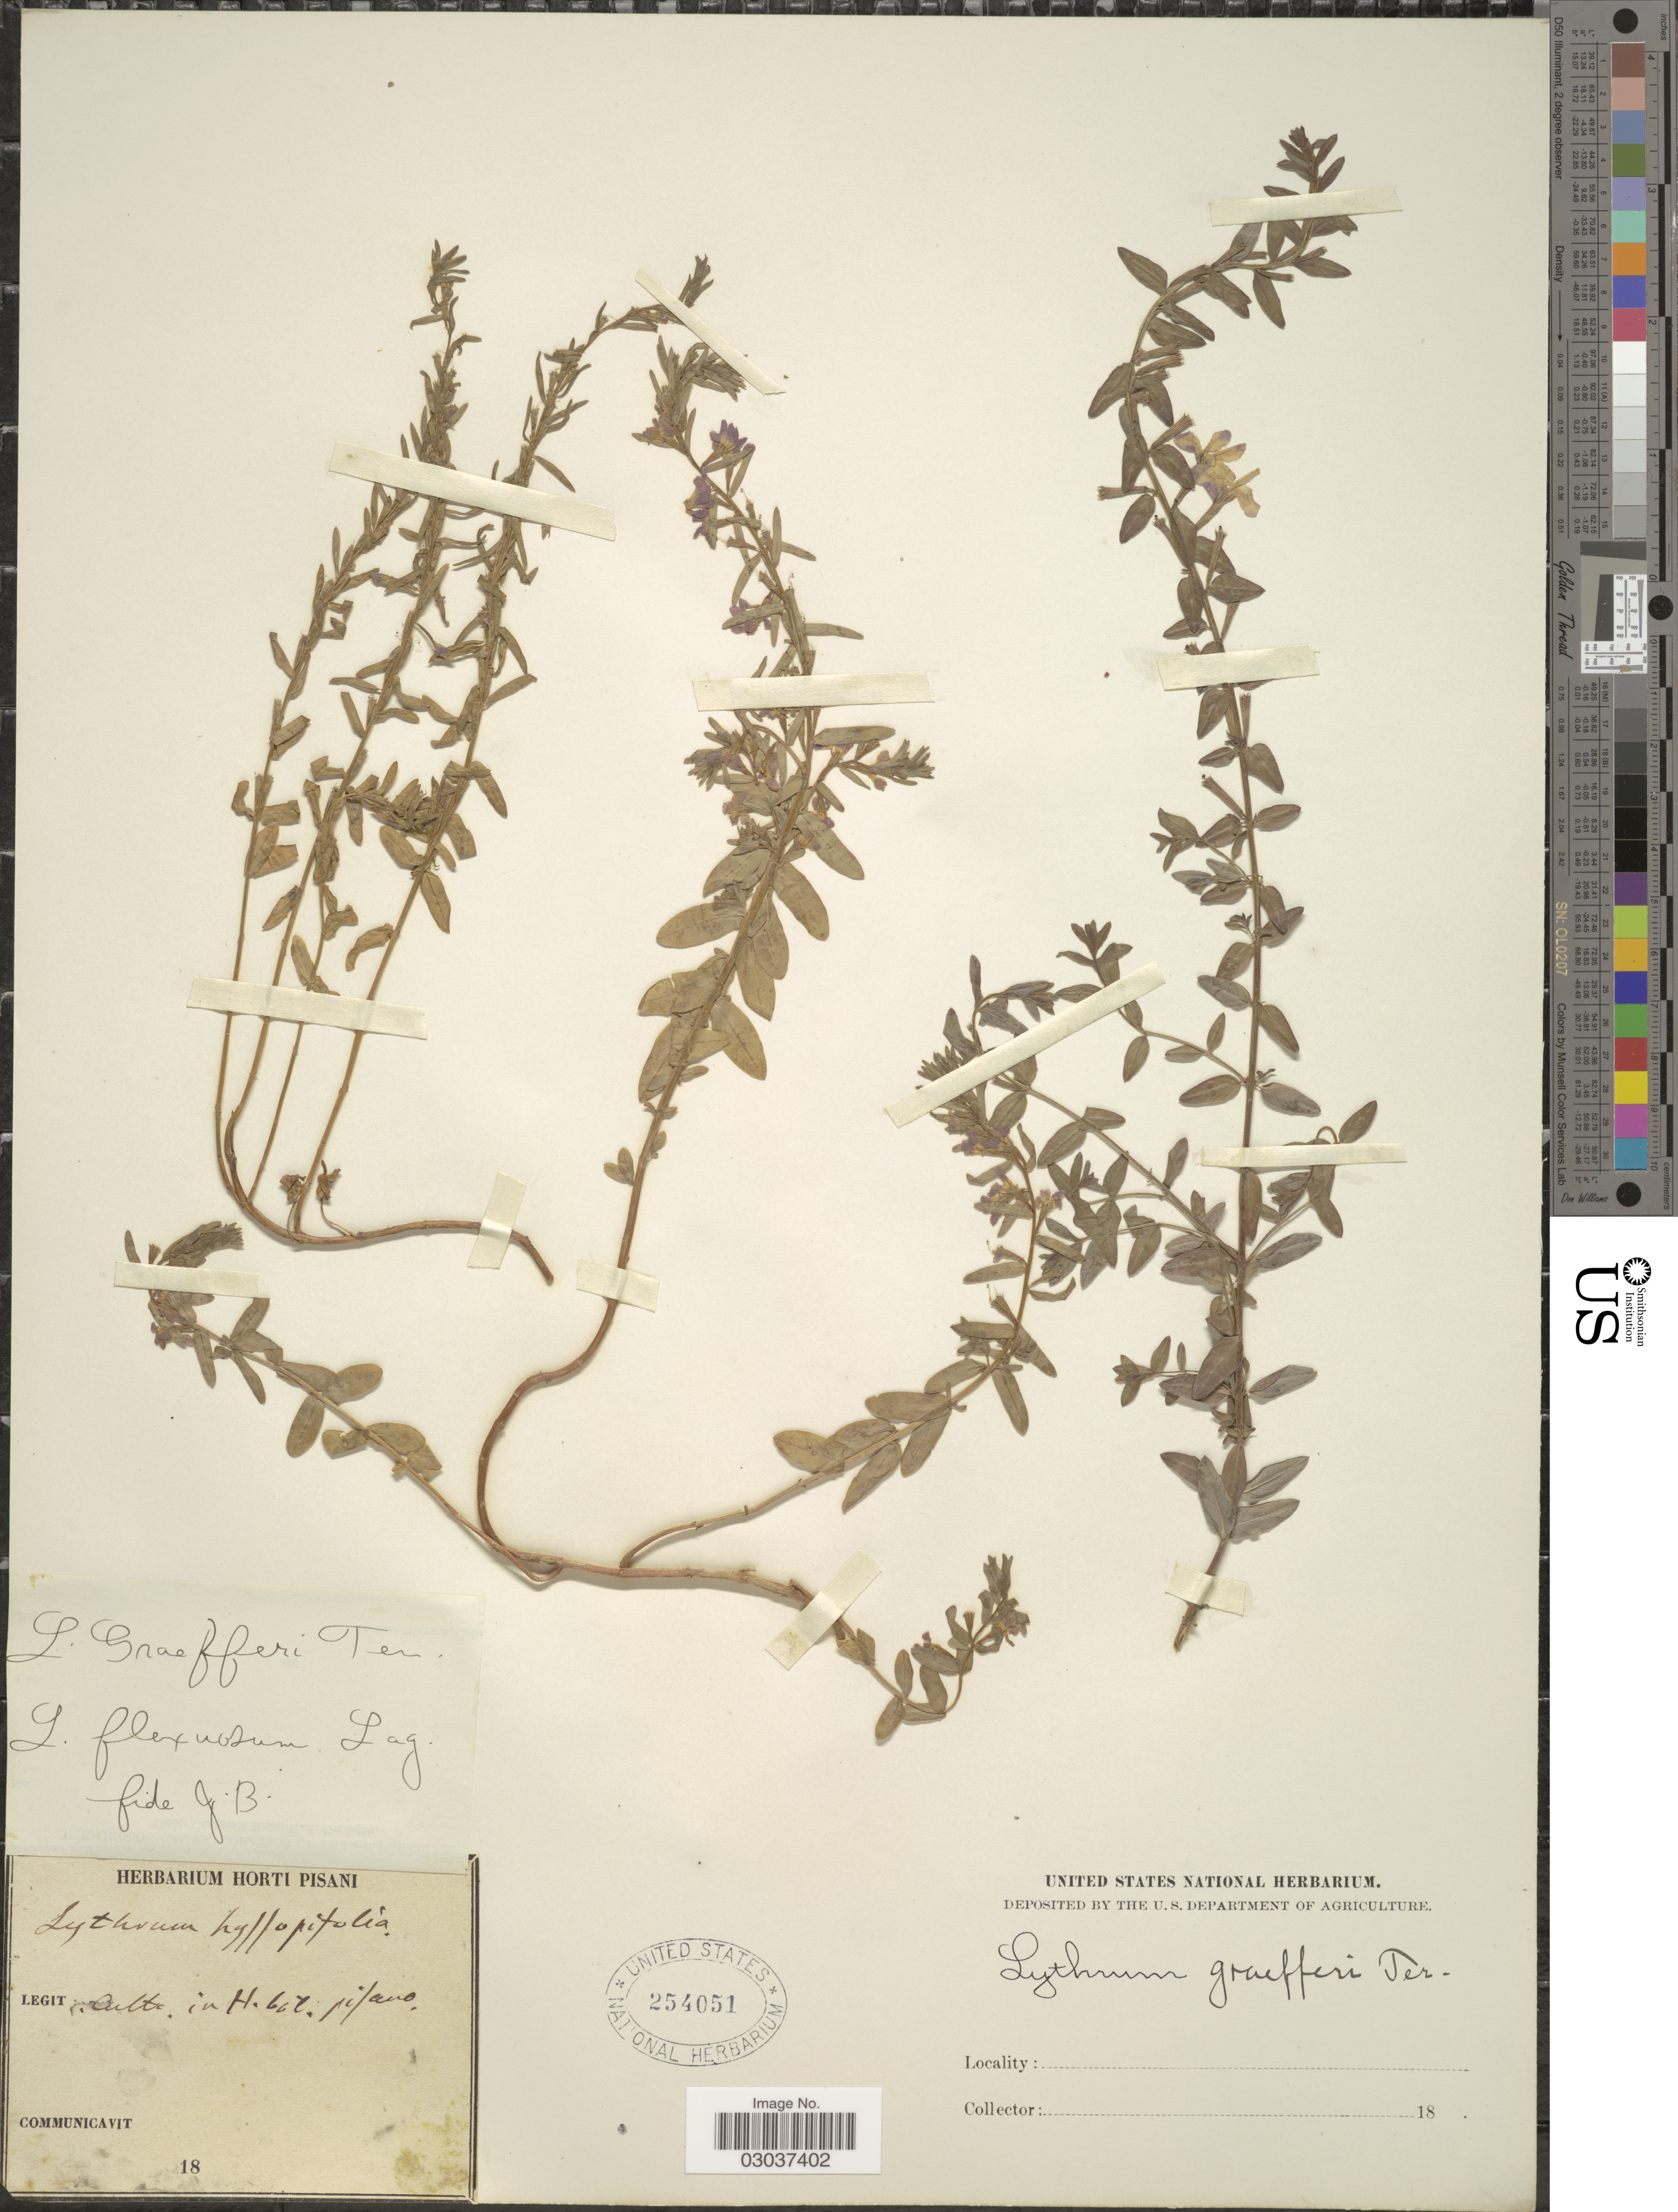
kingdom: Plantae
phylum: Tracheophyta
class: Magnoliopsida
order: Myrtales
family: Lythraceae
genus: Lythrum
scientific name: Lythrum graefferi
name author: Ten.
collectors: ex herb. Hort. Bot. Pisani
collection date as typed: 18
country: Italy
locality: Cult in H. bot. Pisano.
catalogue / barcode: US 254051